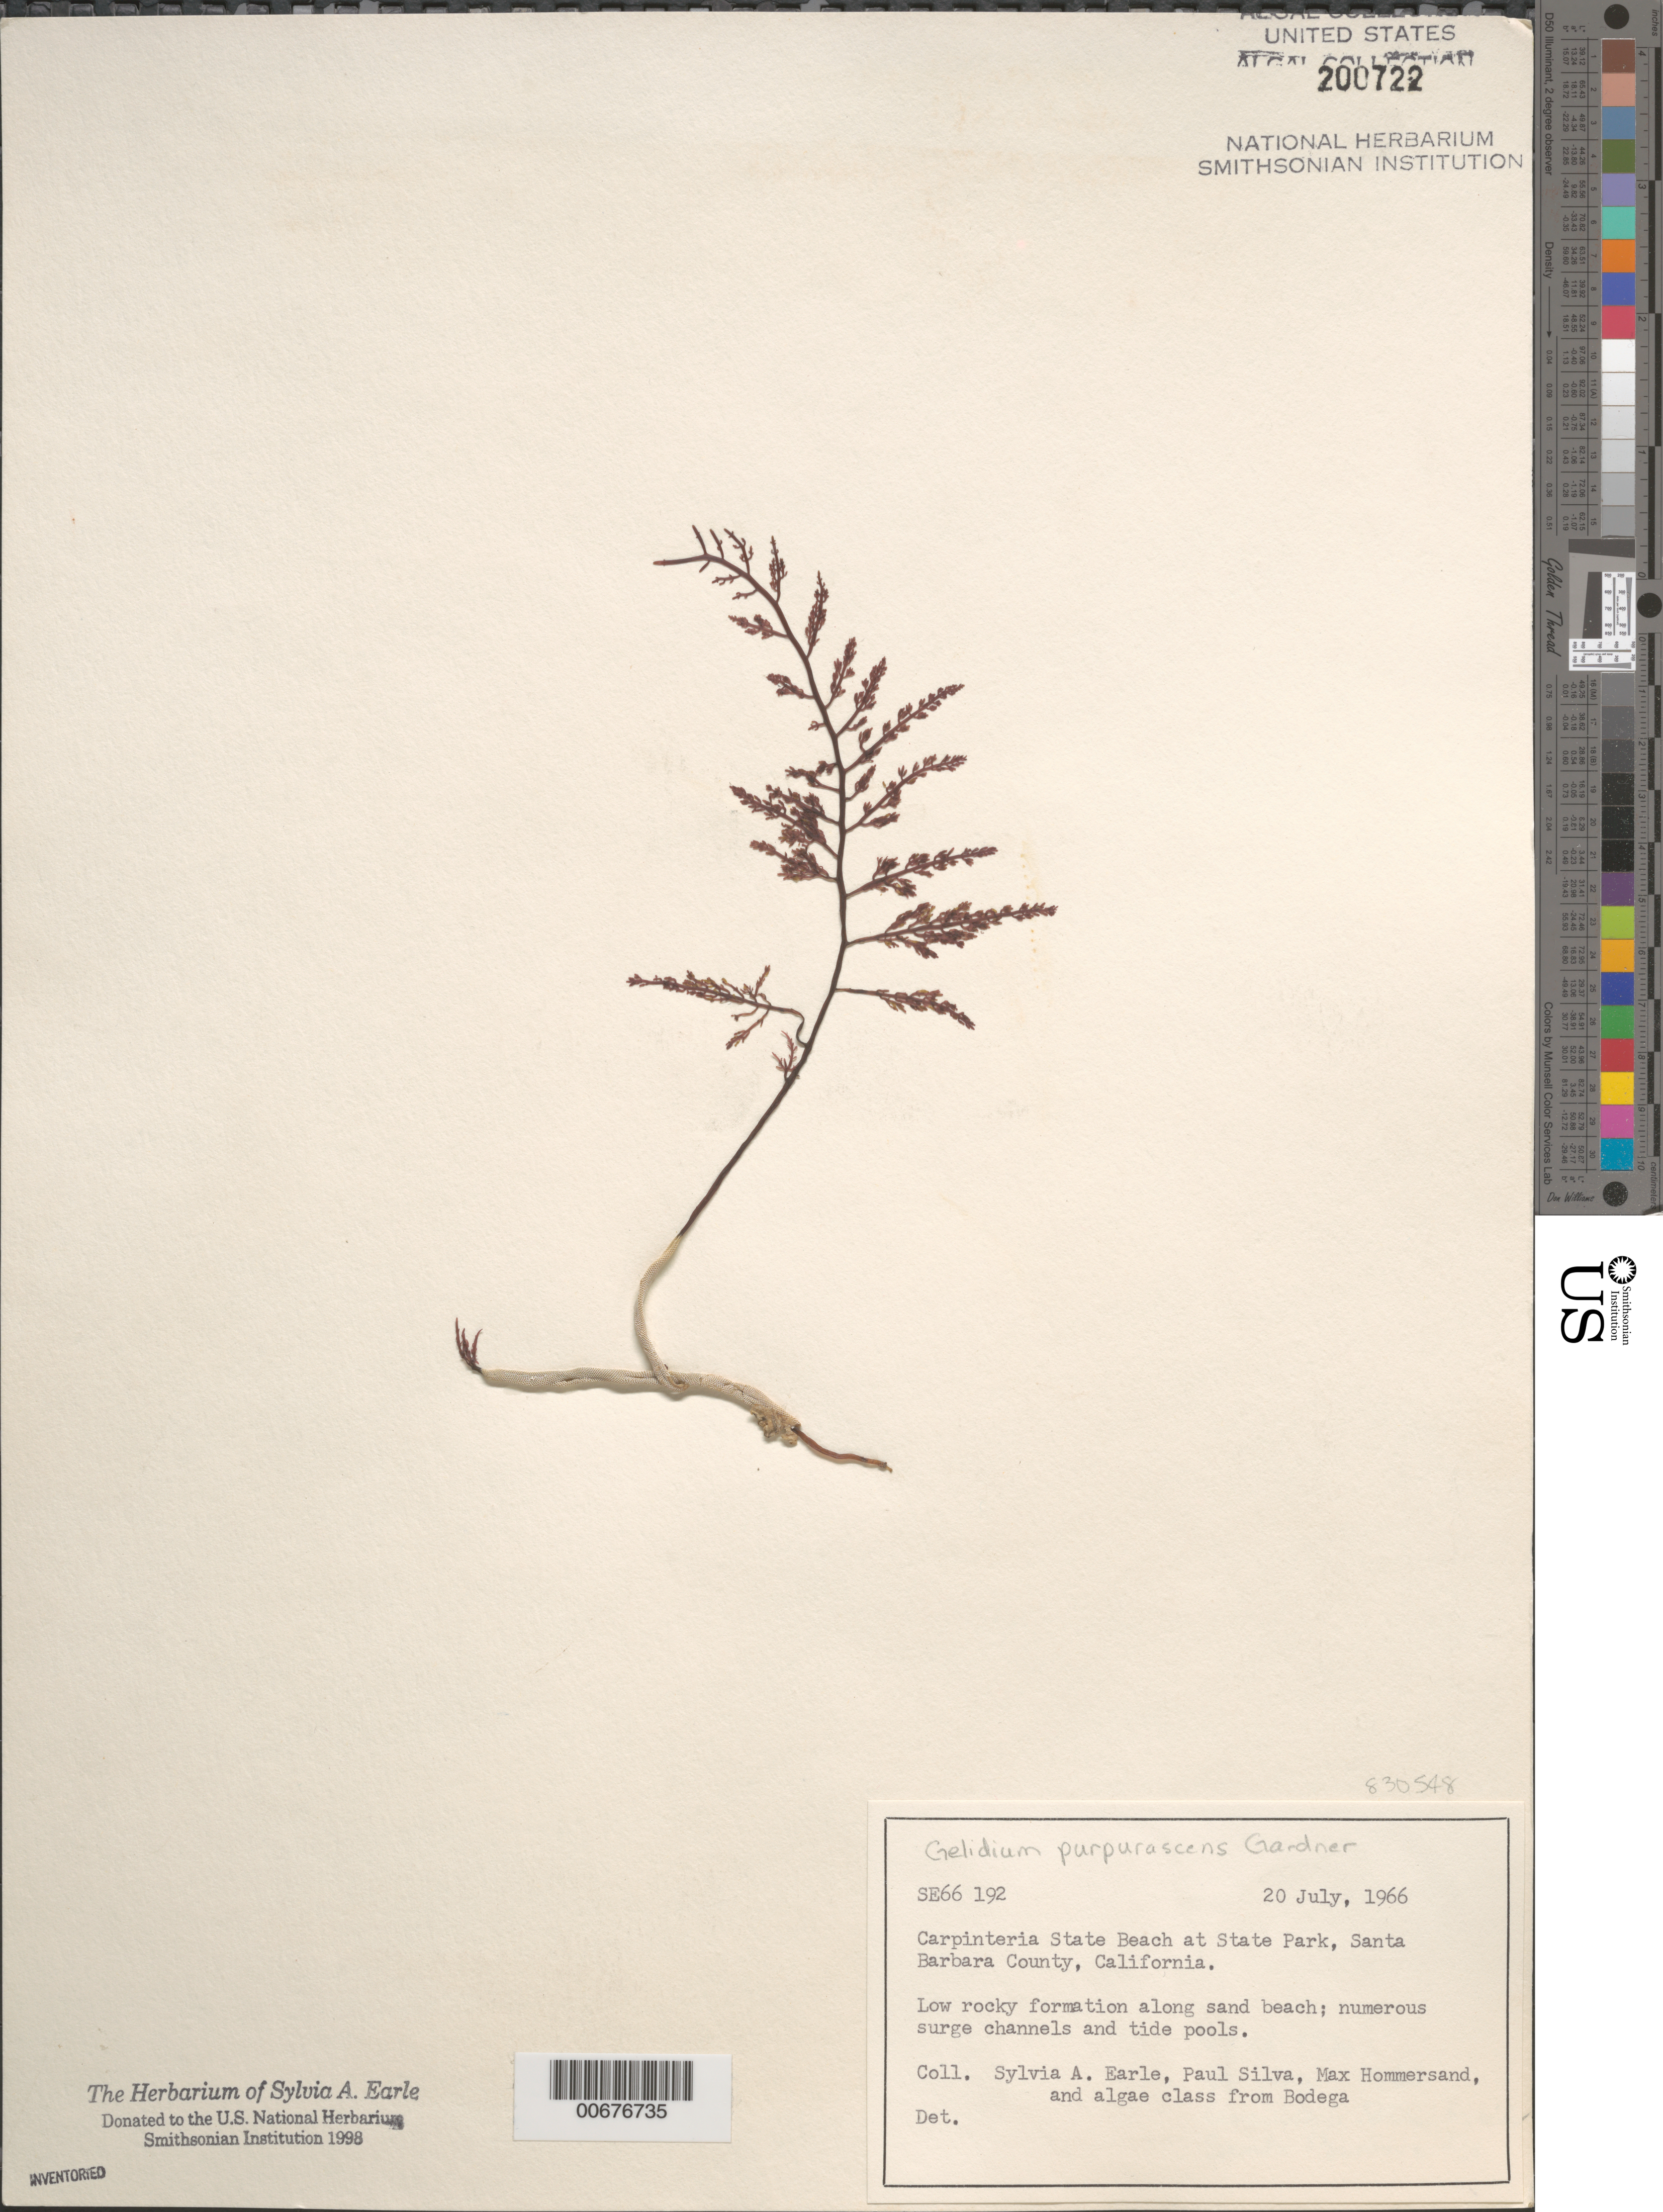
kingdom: Plantae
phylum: Rhodophyta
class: Florideophyceae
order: Gelidiales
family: Gelidiaceae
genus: Gelidium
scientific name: Gelidium purpurascens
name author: N.L. Gardner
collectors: S. A. Earle, P. C. Silva, M. H. Hommersand & Bodega Algae Class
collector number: SE 66192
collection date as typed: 20 Jul 1966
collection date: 1966-07-20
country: United States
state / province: California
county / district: Santa Barbara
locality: Carpinteria State Beach, State Park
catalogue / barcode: US 200722